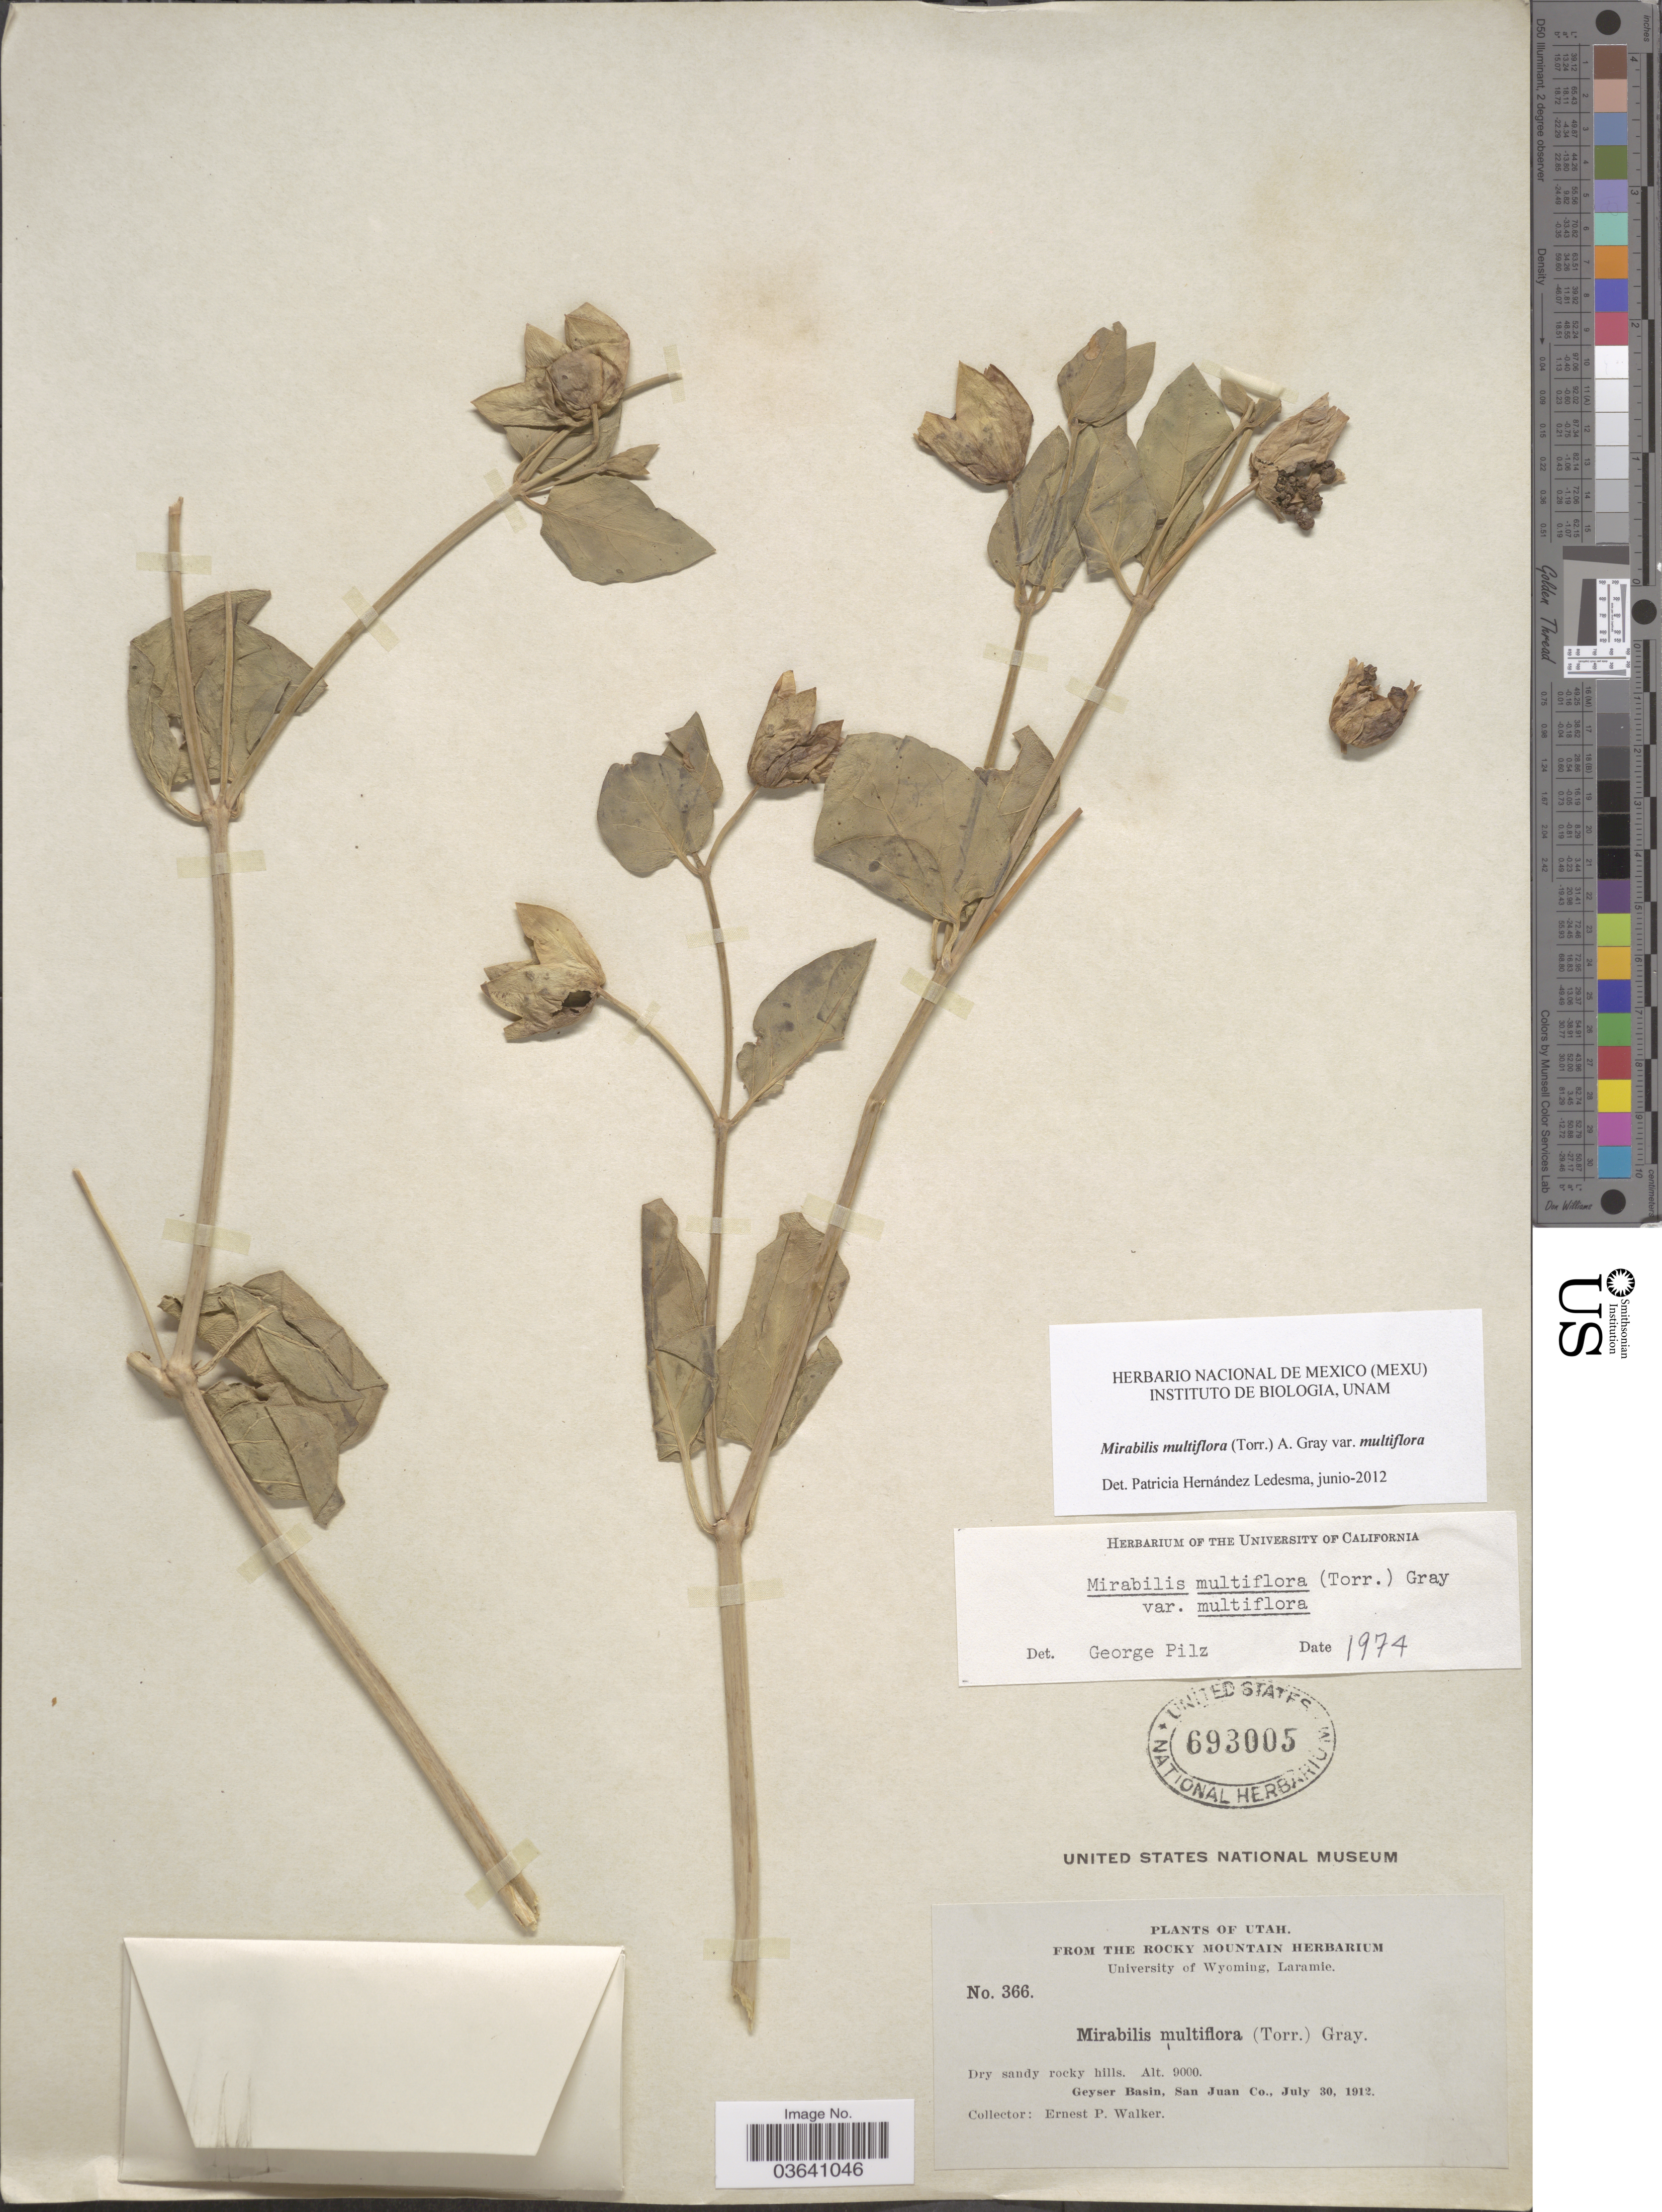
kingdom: Plantae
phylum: Tracheophyta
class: Magnoliopsida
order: Caryophyllales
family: Nyctaginaceae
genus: Mirabilis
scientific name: Mirabilis multiflora var. multiflora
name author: (Torr.) A. Gray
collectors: E. P. Walker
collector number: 366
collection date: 1912-07-30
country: United States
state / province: Utah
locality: Geyser Basin, San Juan Co.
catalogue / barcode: US 693005